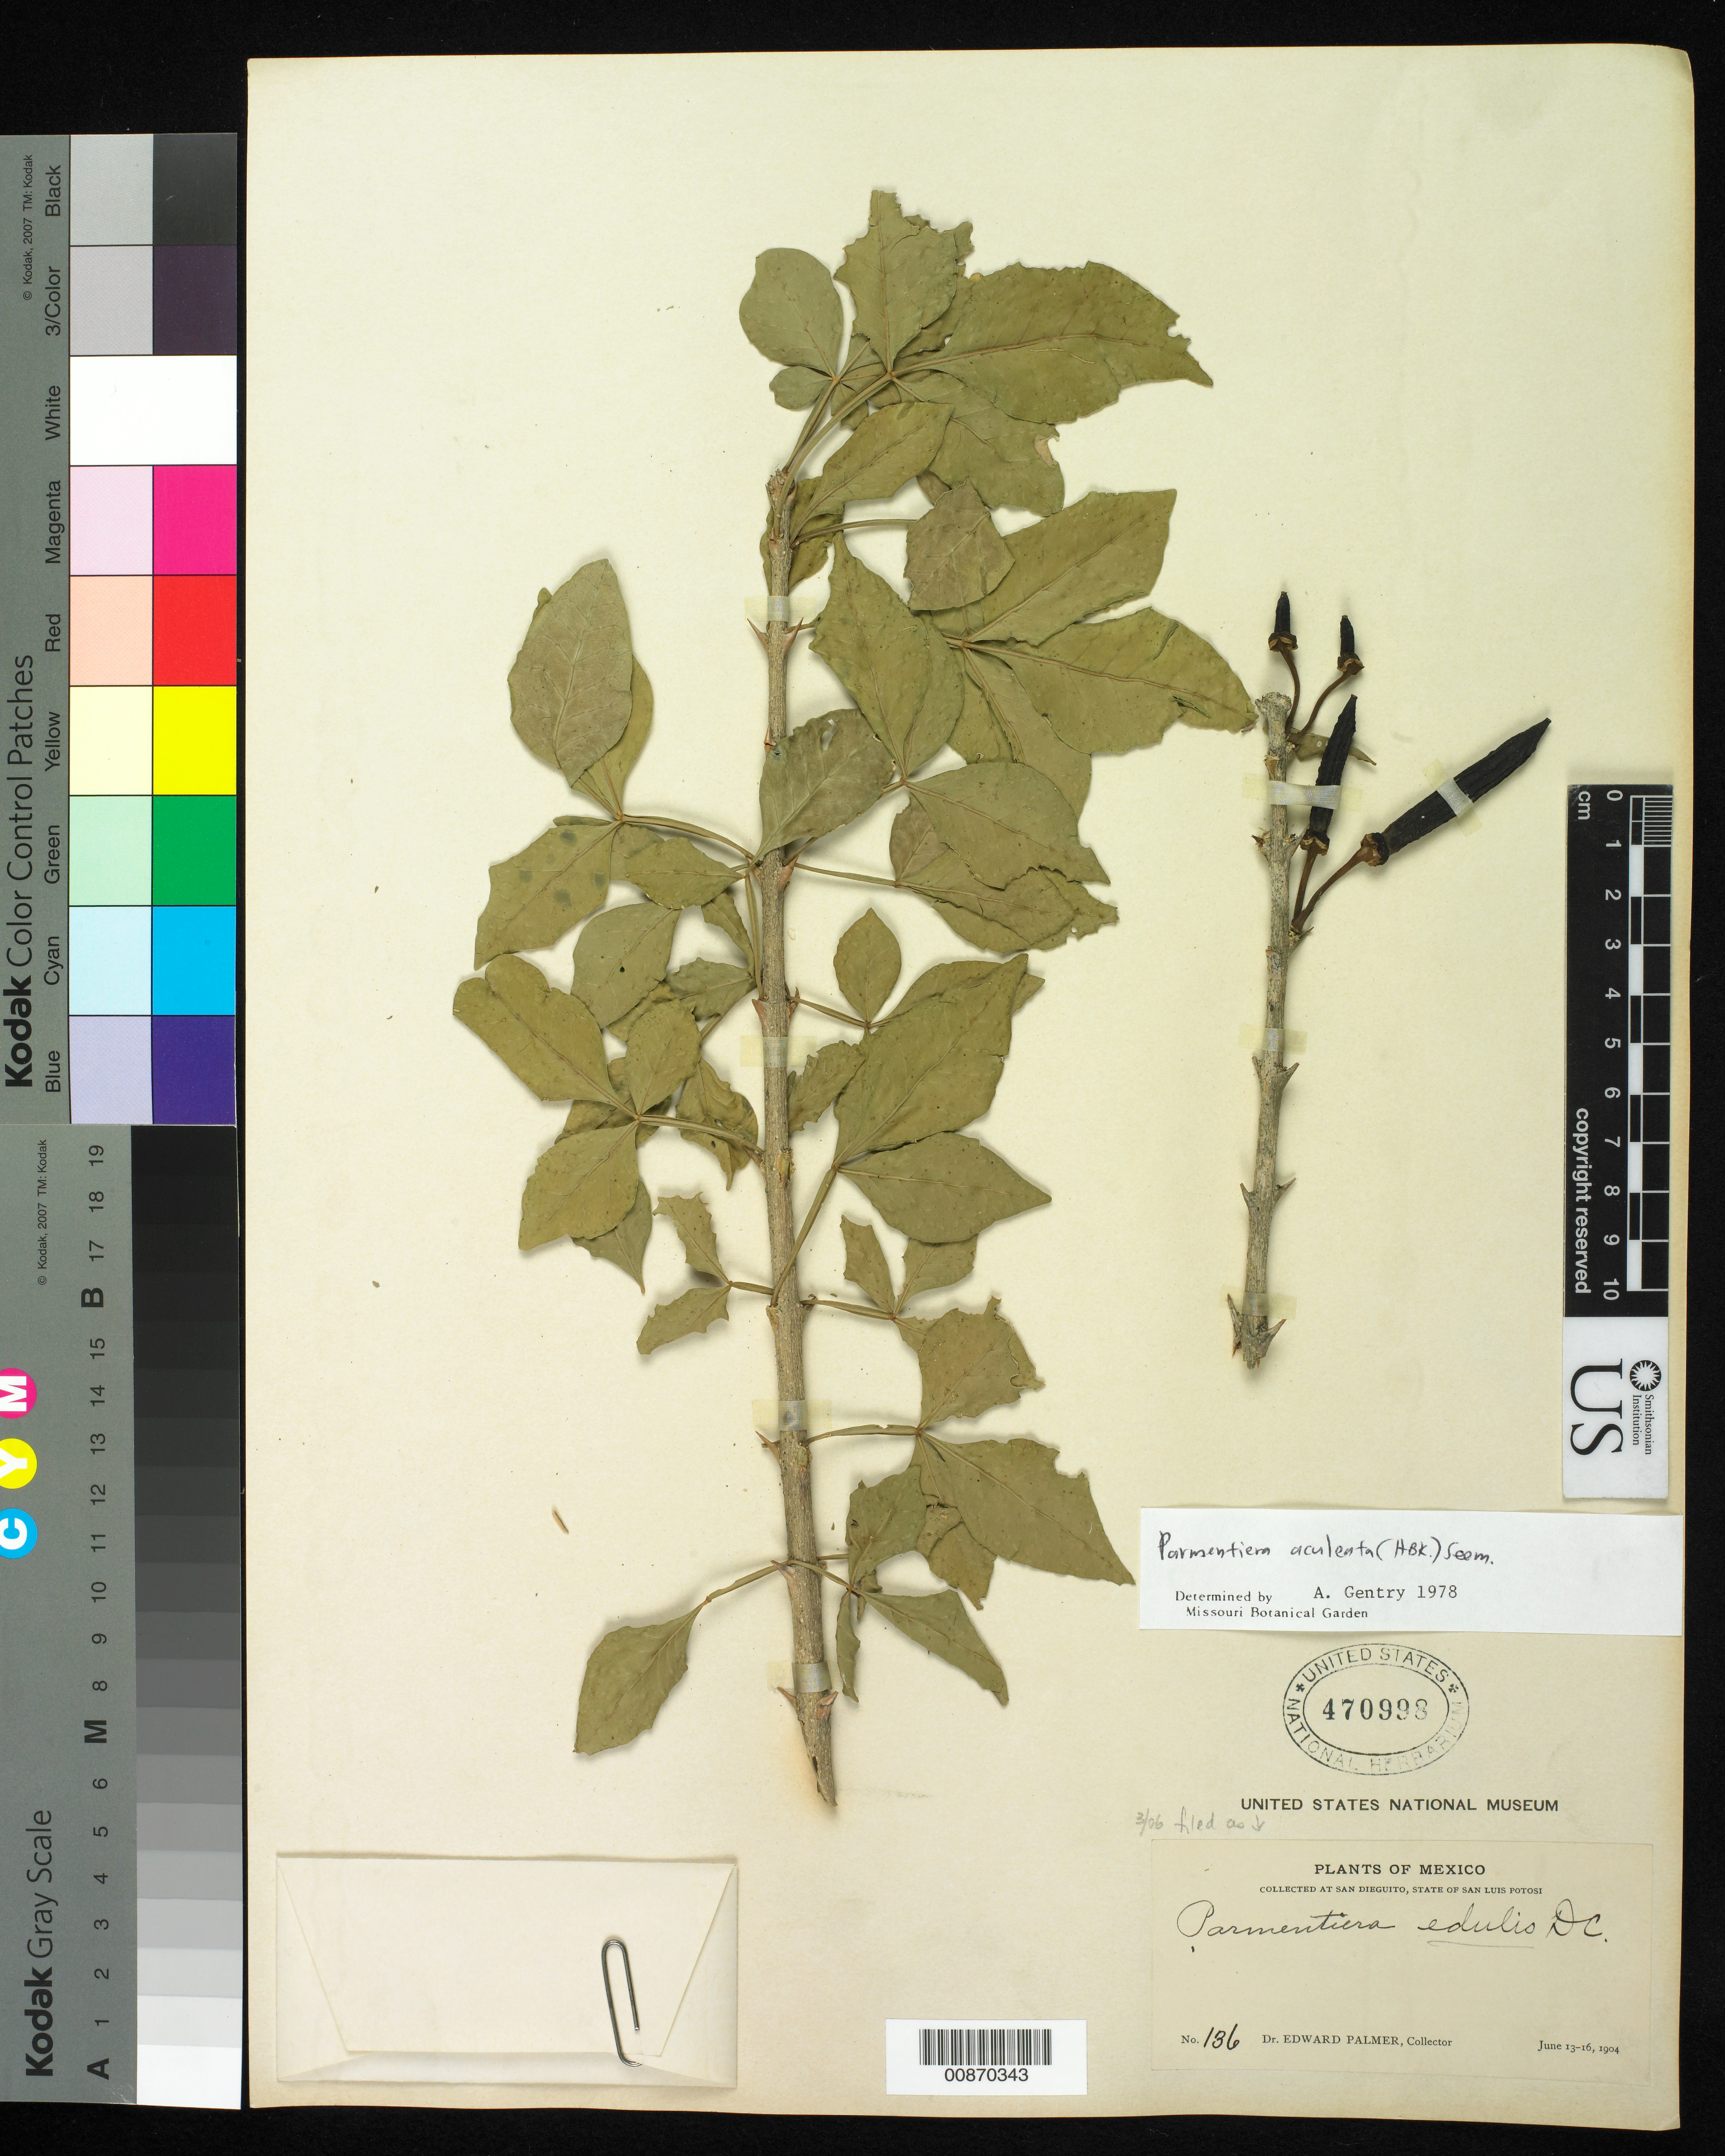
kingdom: Plantae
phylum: Tracheophyta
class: Magnoliopsida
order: Lamiales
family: Bignoniaceae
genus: Parmentiera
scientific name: Parmentiera edulis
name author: Raf.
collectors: E. Palmer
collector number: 136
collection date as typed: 13 Jun 1904 to 16 Jun 1904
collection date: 1904-06-13/1904-06-16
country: Mexico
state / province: San Luis Potosí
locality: San Dieguito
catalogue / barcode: US 470998